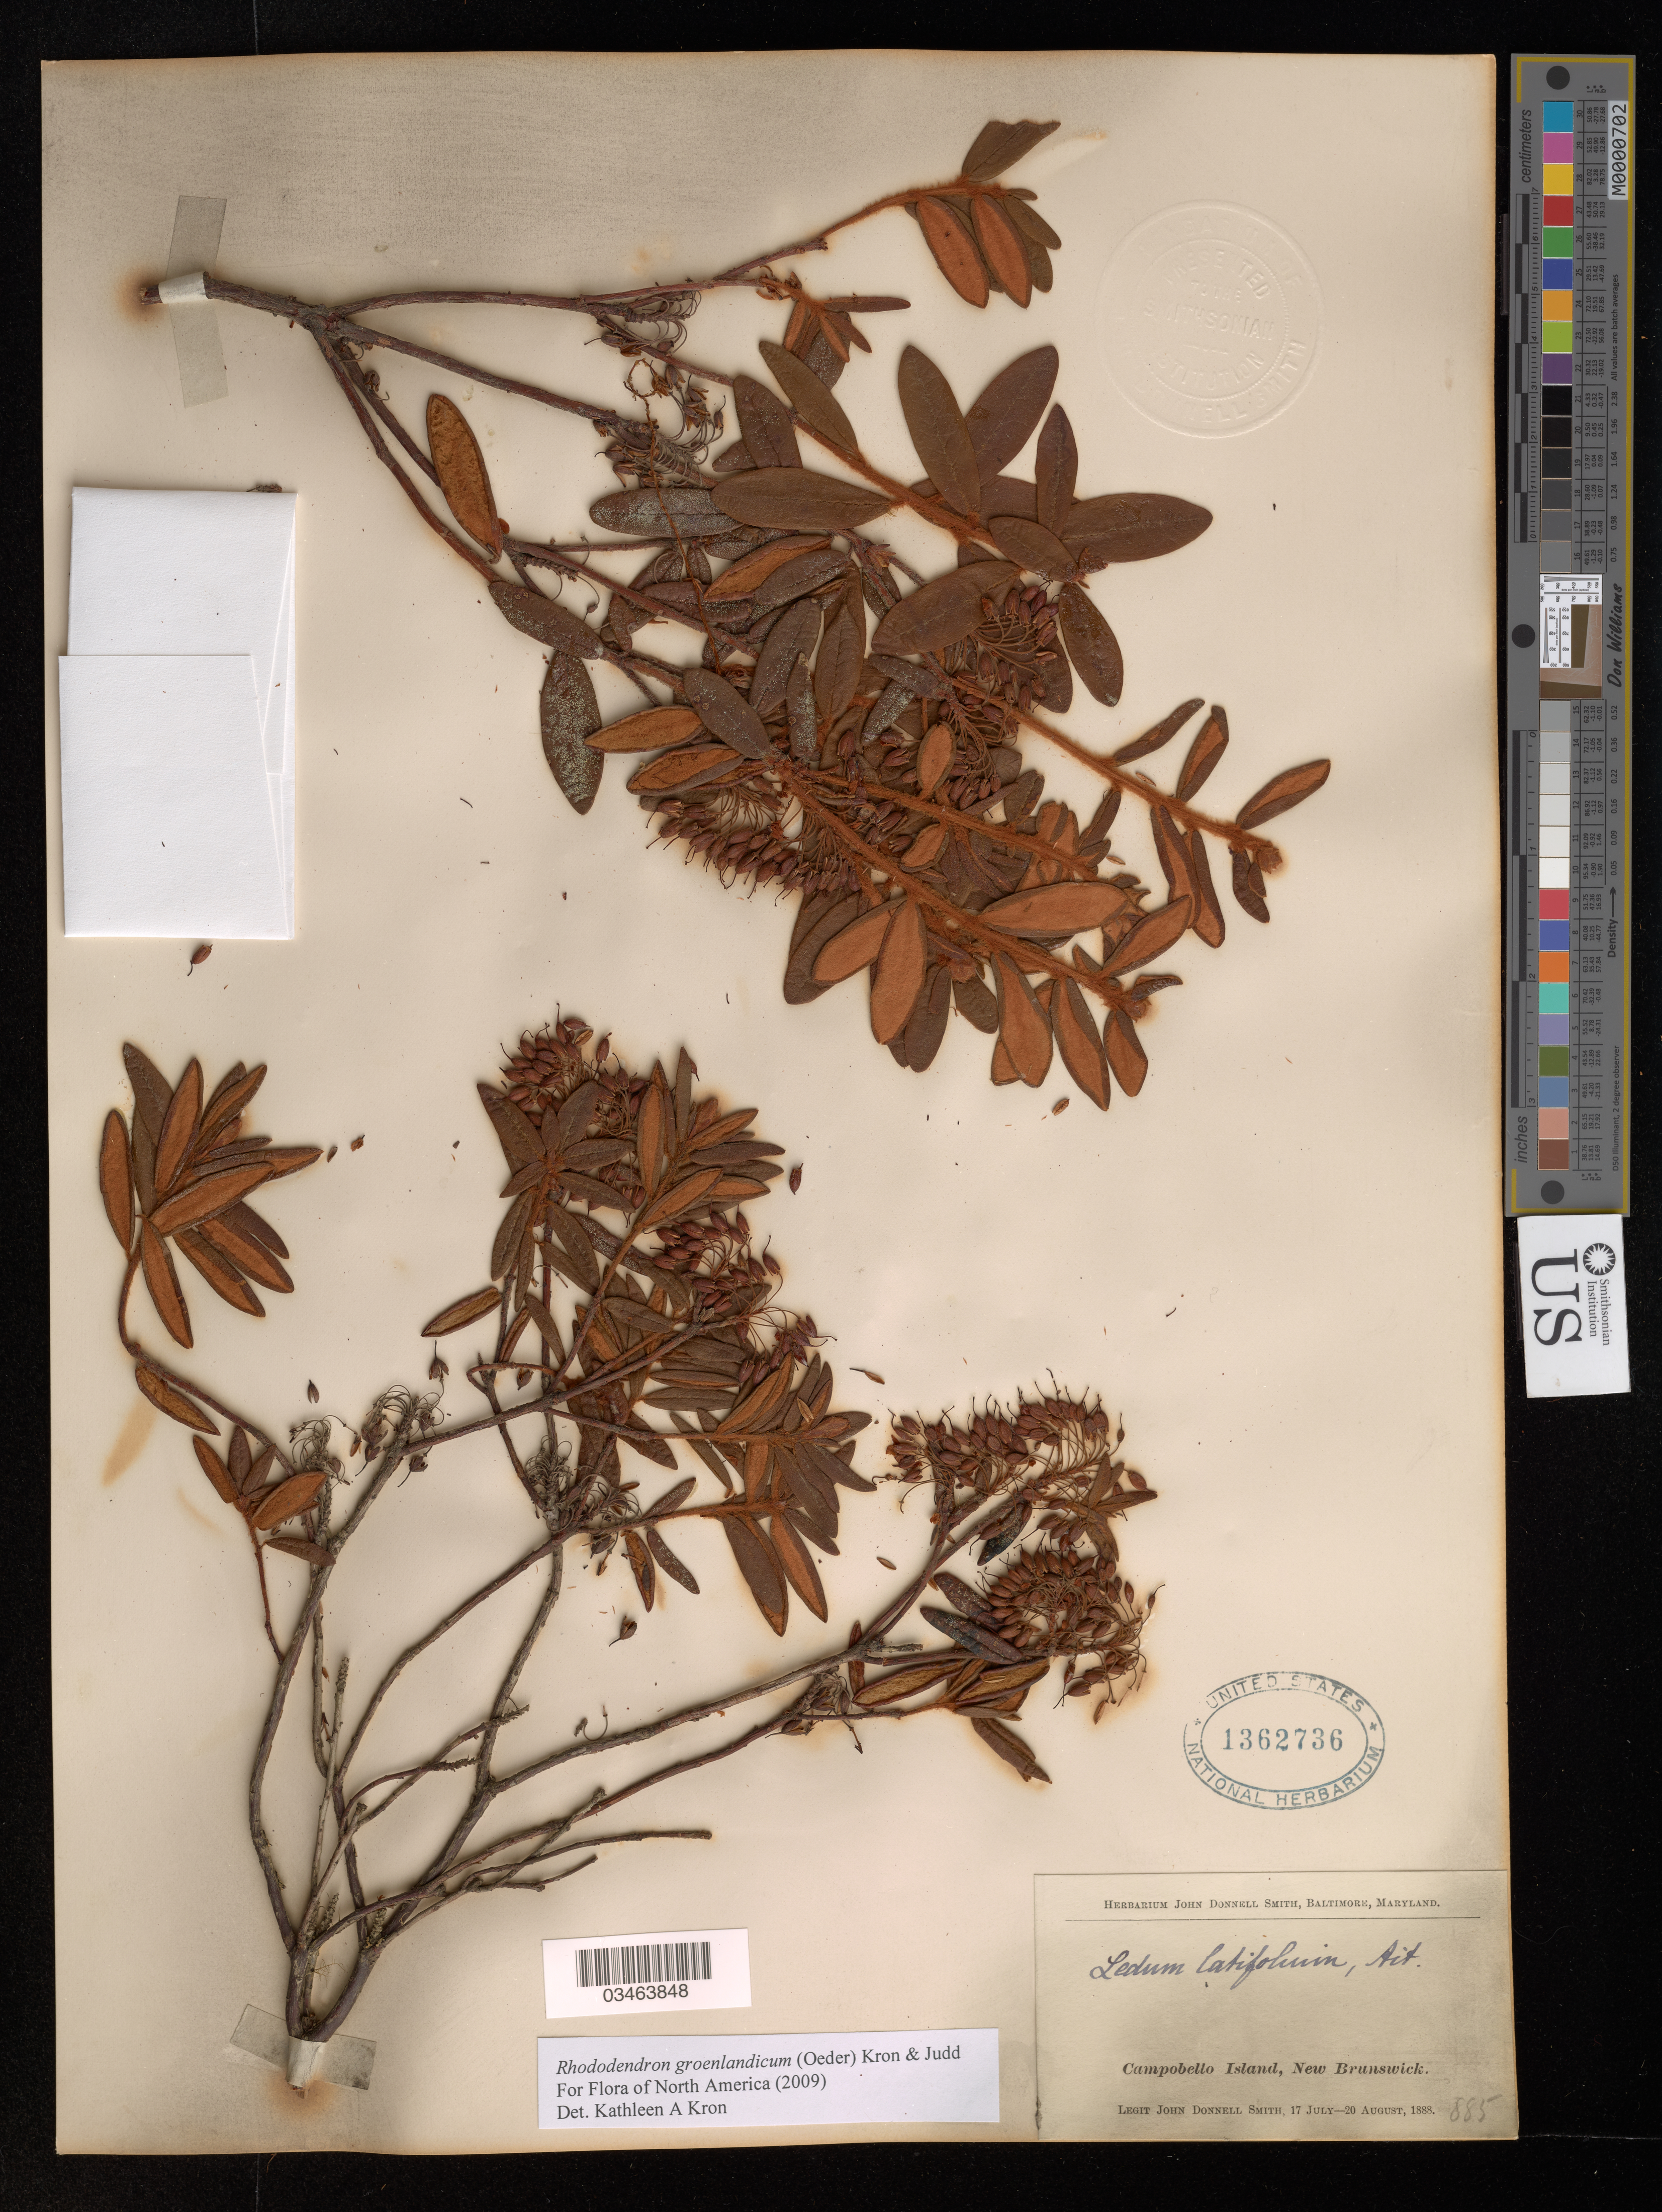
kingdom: Plantae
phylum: Tracheophyta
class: Magnoliopsida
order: Ericales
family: Ericaceae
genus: Rhododendron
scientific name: Rhododendron groenlandicum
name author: (Oeder) Kron & Judd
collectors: J. Donnell Smith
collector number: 885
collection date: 1888-07-17/1888-08-20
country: Canada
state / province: New Brunswick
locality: Campobello Island.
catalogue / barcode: US 1362736